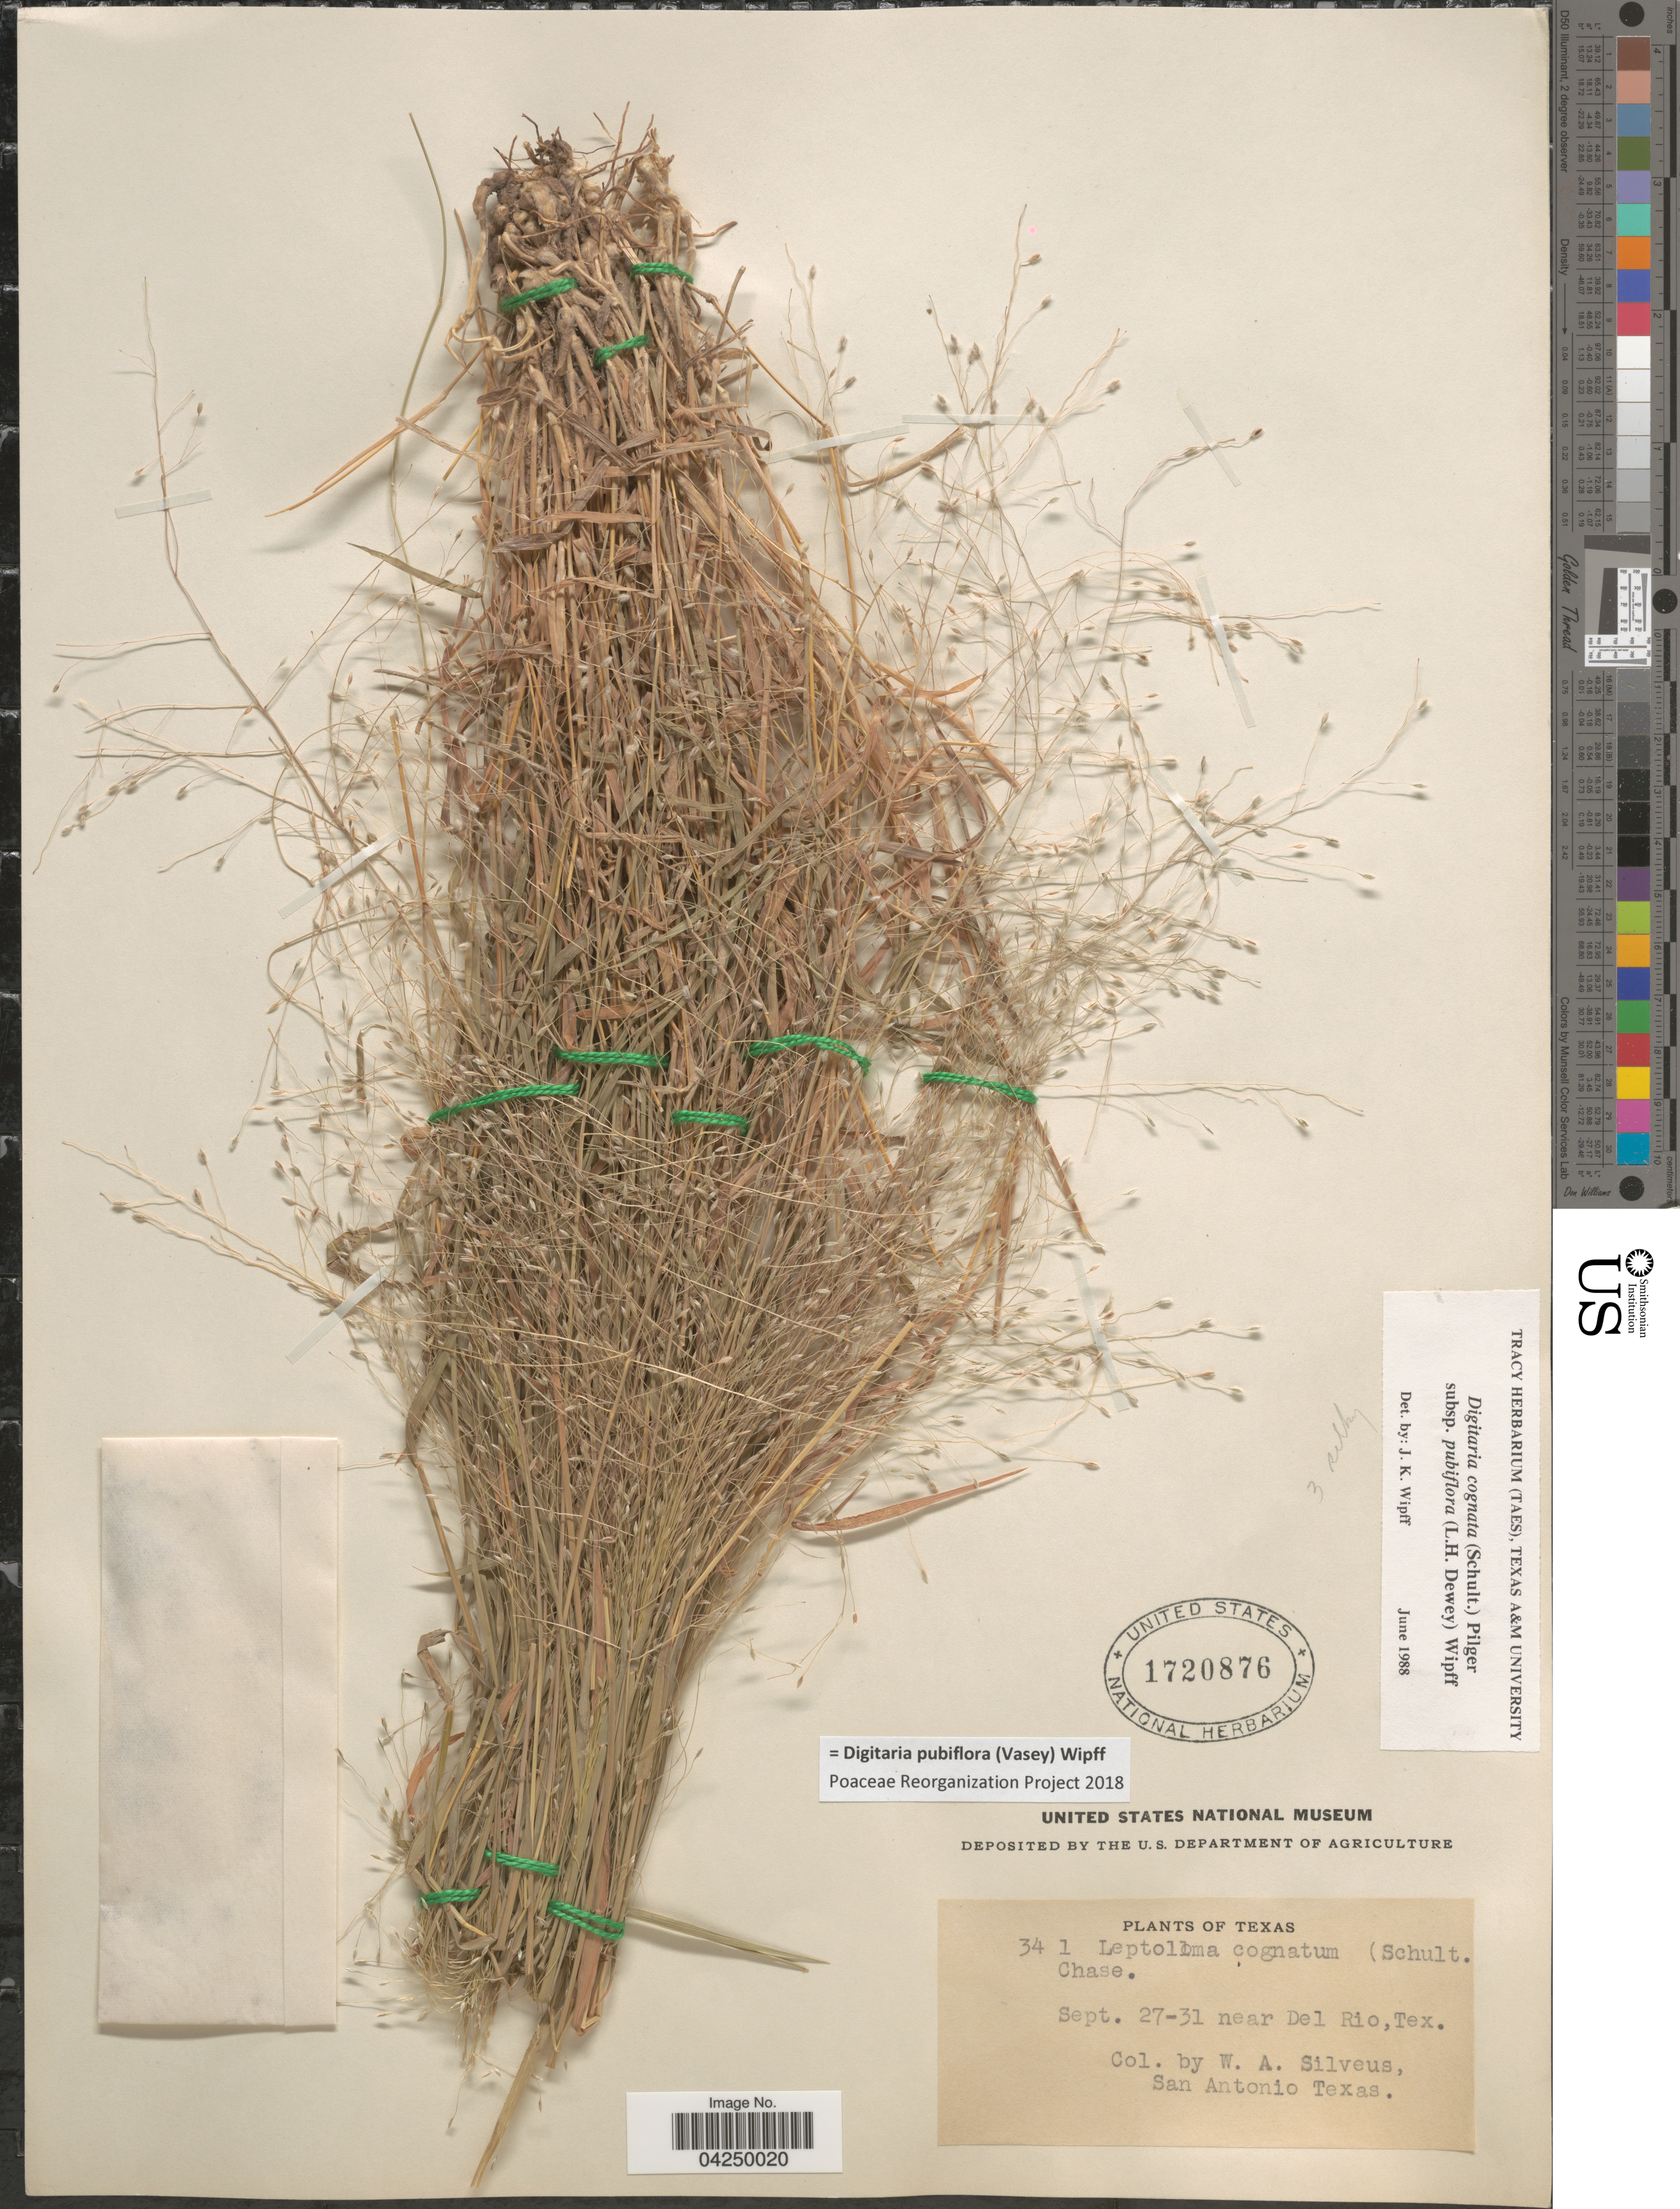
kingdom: Plantae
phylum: Tracheophyta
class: Liliopsida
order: Poales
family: Poaceae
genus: Digitaria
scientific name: Digitaria pubiflora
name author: (Vasey) Wipff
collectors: W. Silveus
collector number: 341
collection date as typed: Transcribed d/m/y: /9/27 to /9/31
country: United States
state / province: Texas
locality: Near Del Rio.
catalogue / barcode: US 1720876